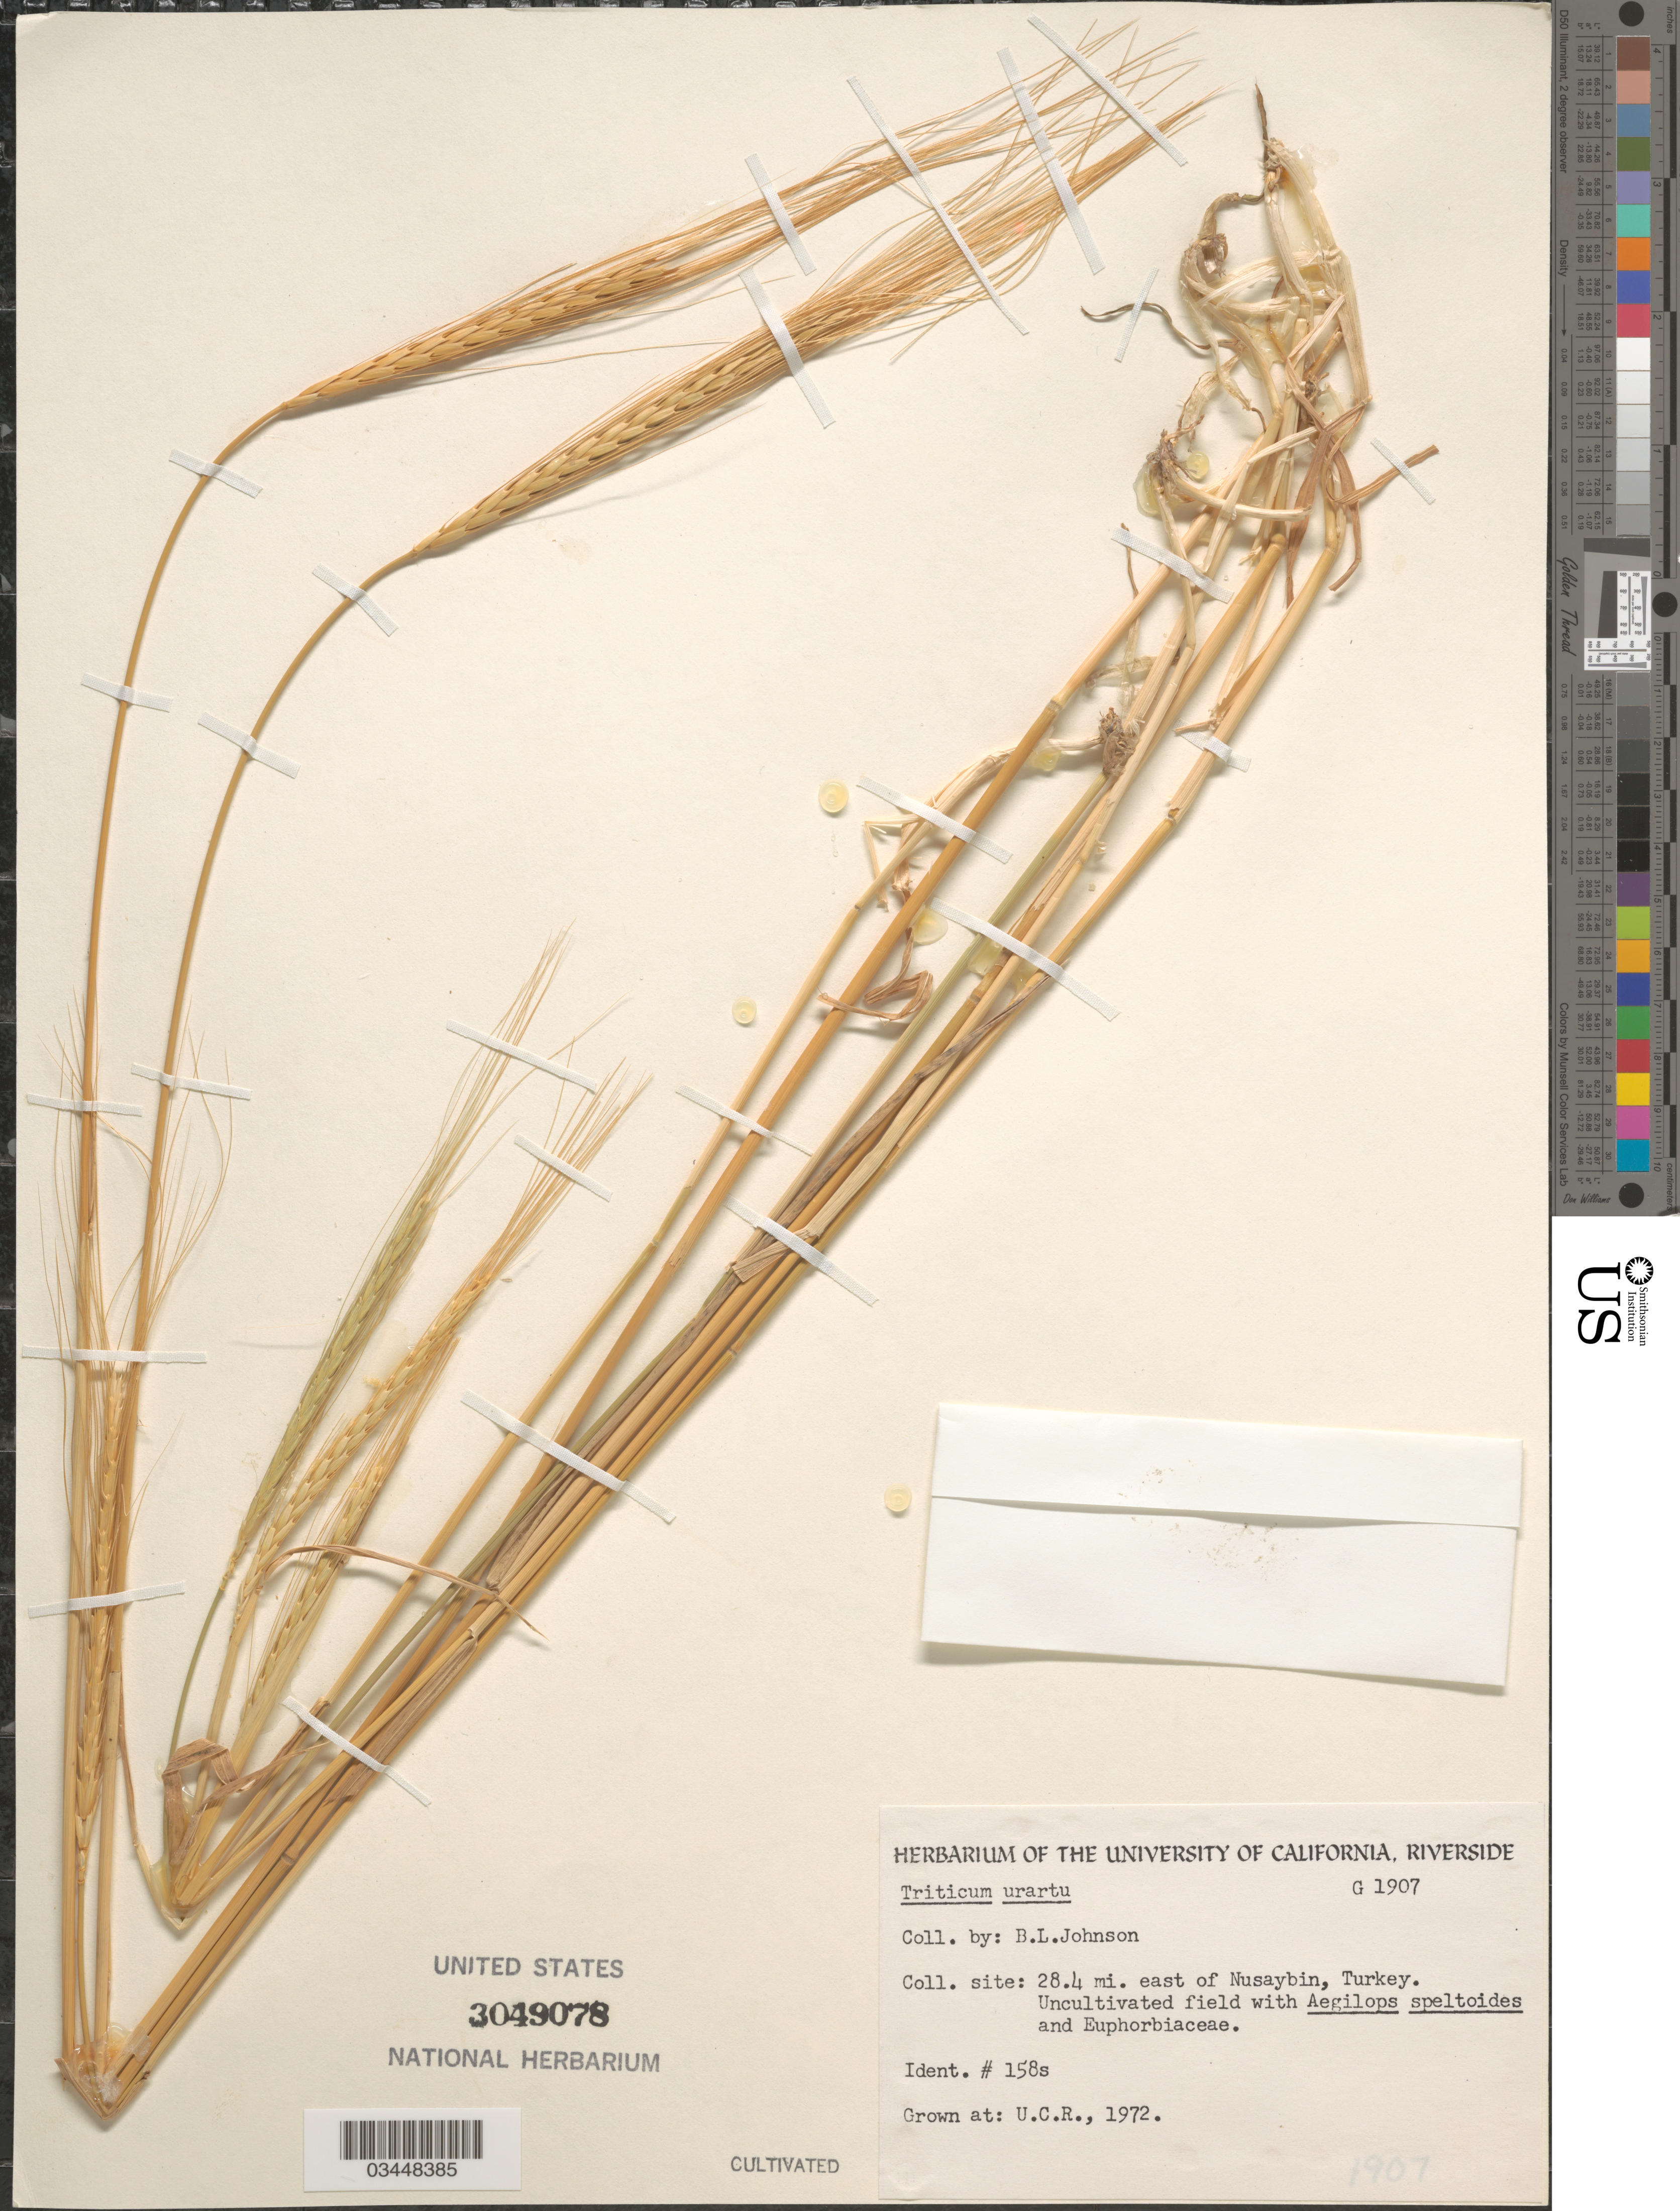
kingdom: Plantae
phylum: Tracheophyta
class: Liliopsida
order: Poales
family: Poaceae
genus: Triticum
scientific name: Triticum urartu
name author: Thumanjan ex Gandilyan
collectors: ex herb. Univ. of California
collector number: G1907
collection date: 1972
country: United States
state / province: California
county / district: Riverside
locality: U.C.R.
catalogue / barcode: US 3049078